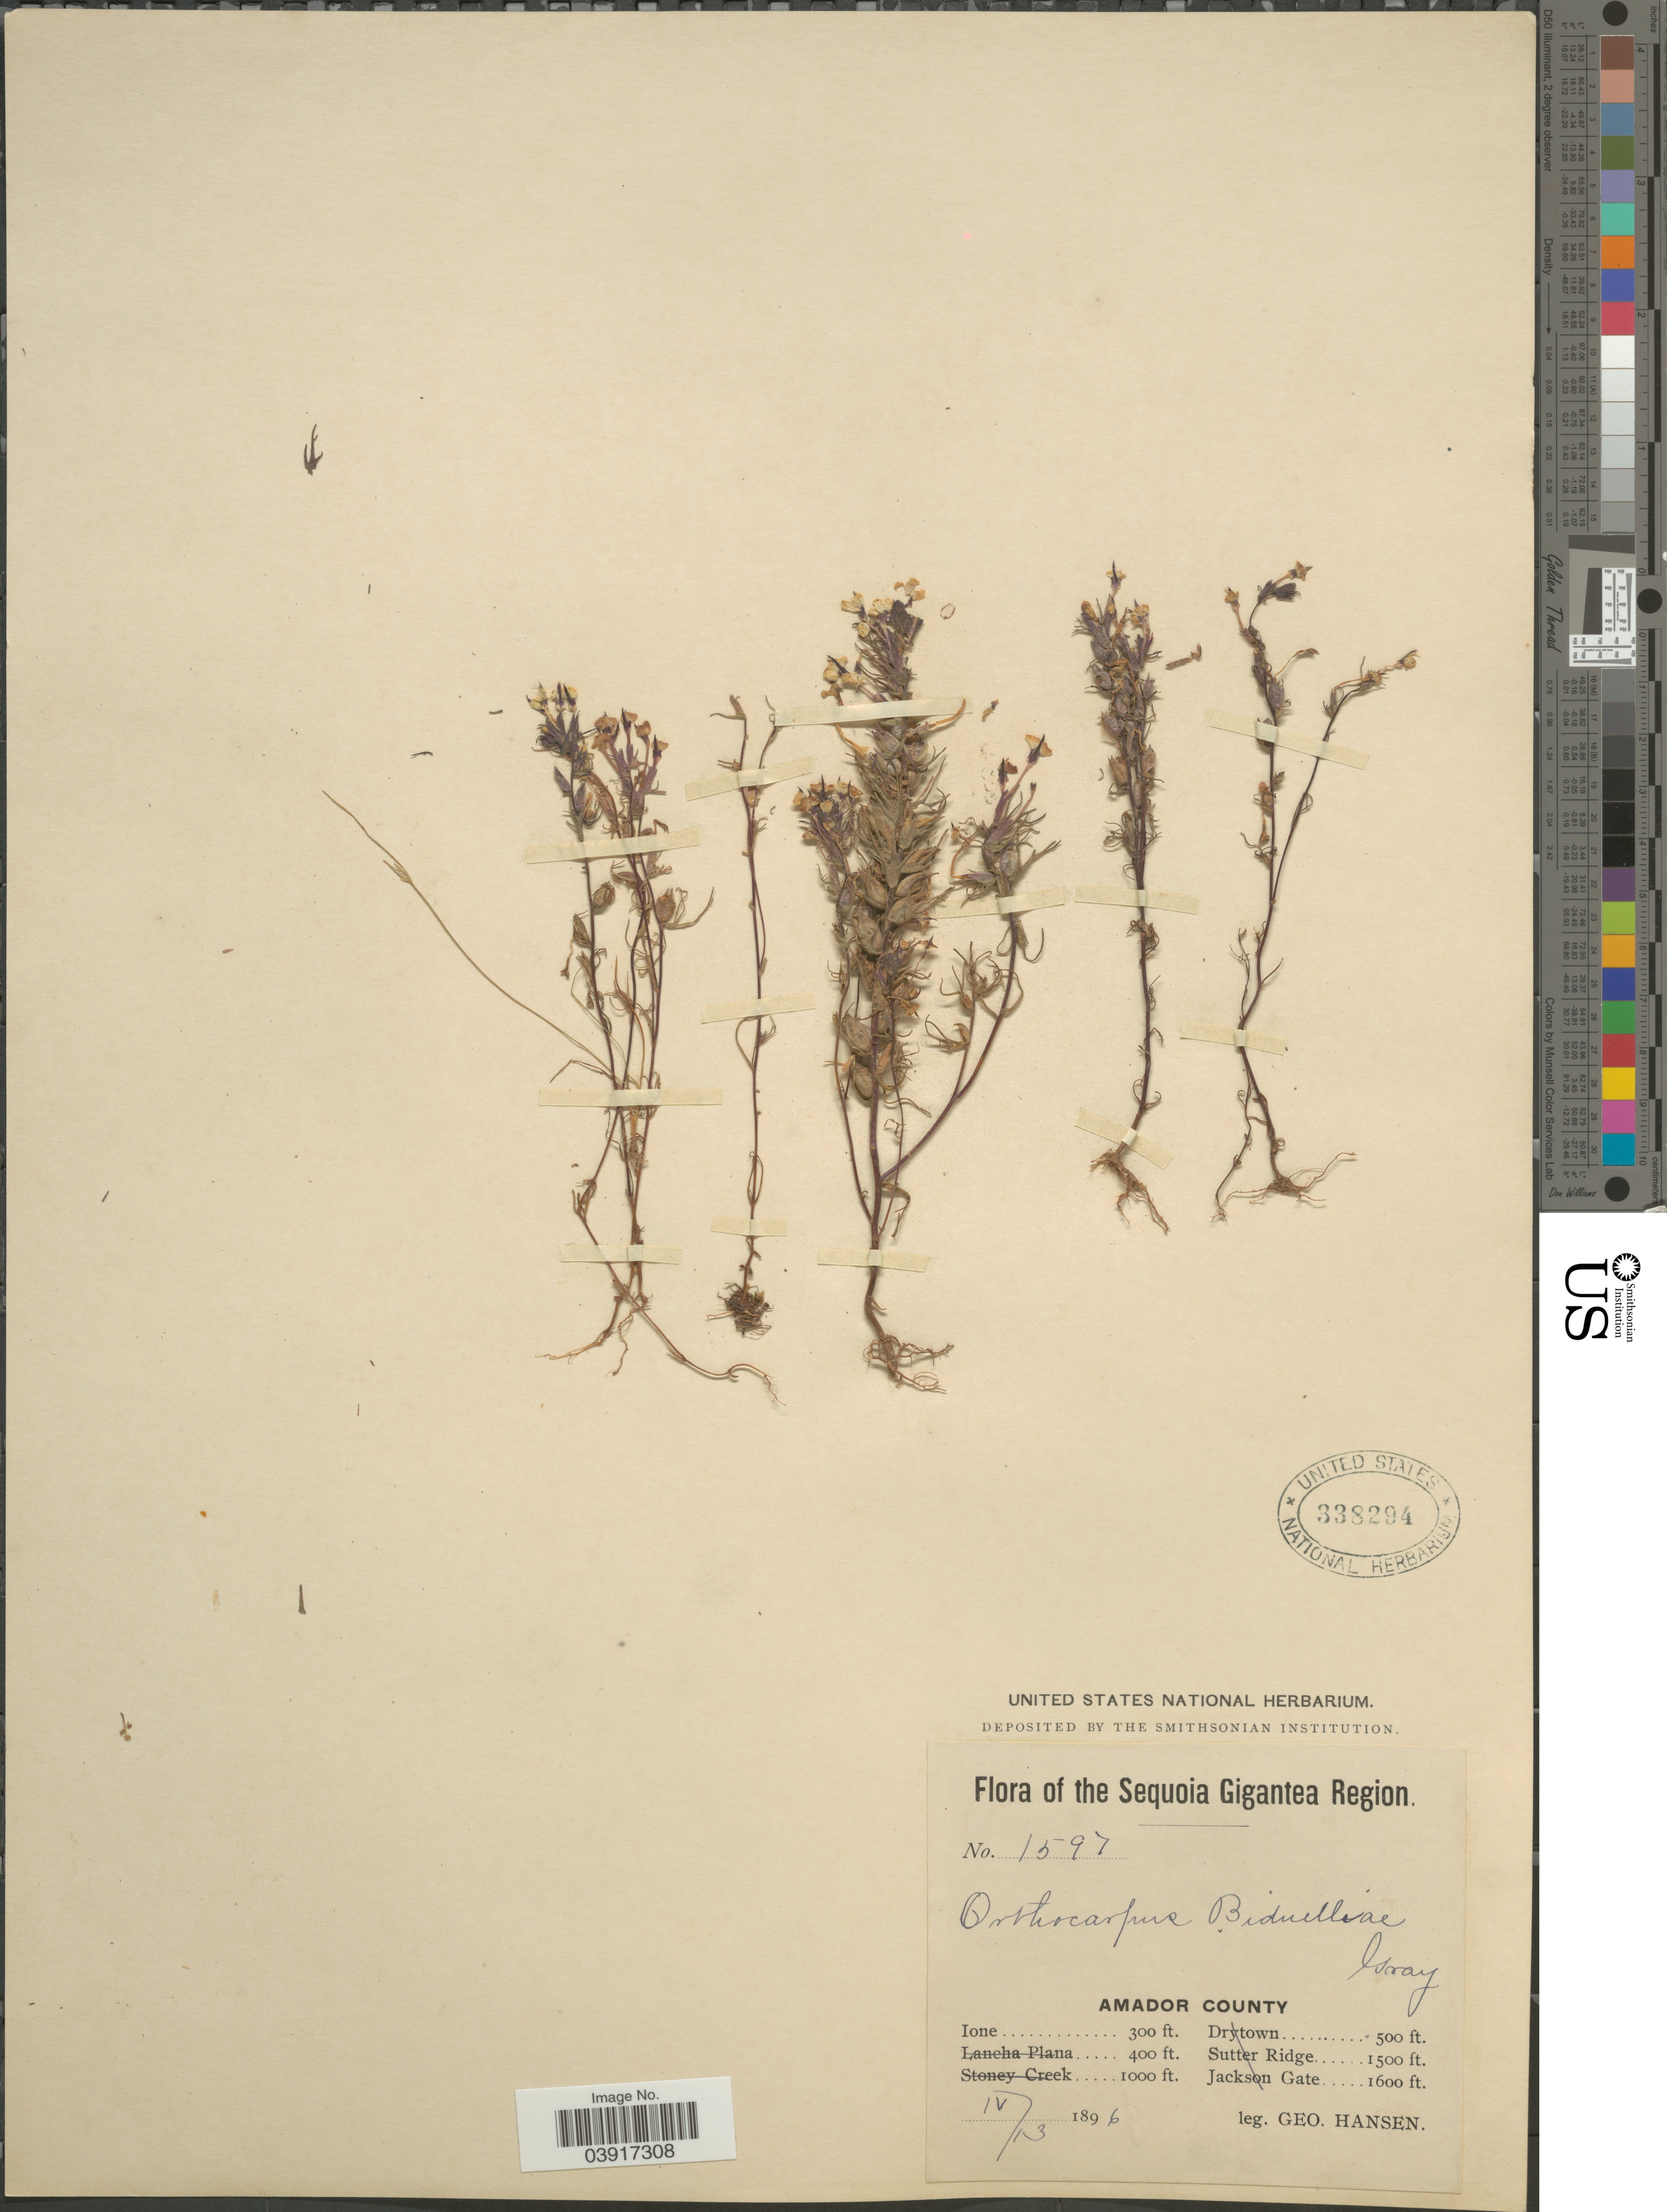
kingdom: Plantae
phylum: Tracheophyta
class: Magnoliopsida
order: Lamiales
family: Orobanchaceae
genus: Orthocarpus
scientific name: Orthocarpus erianthus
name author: Benth.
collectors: G. Hansen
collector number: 1597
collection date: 1896-04-13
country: United States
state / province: California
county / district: Amador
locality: Sequoia Gigantea Region. Amador County. Ione.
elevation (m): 91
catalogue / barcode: US 338294